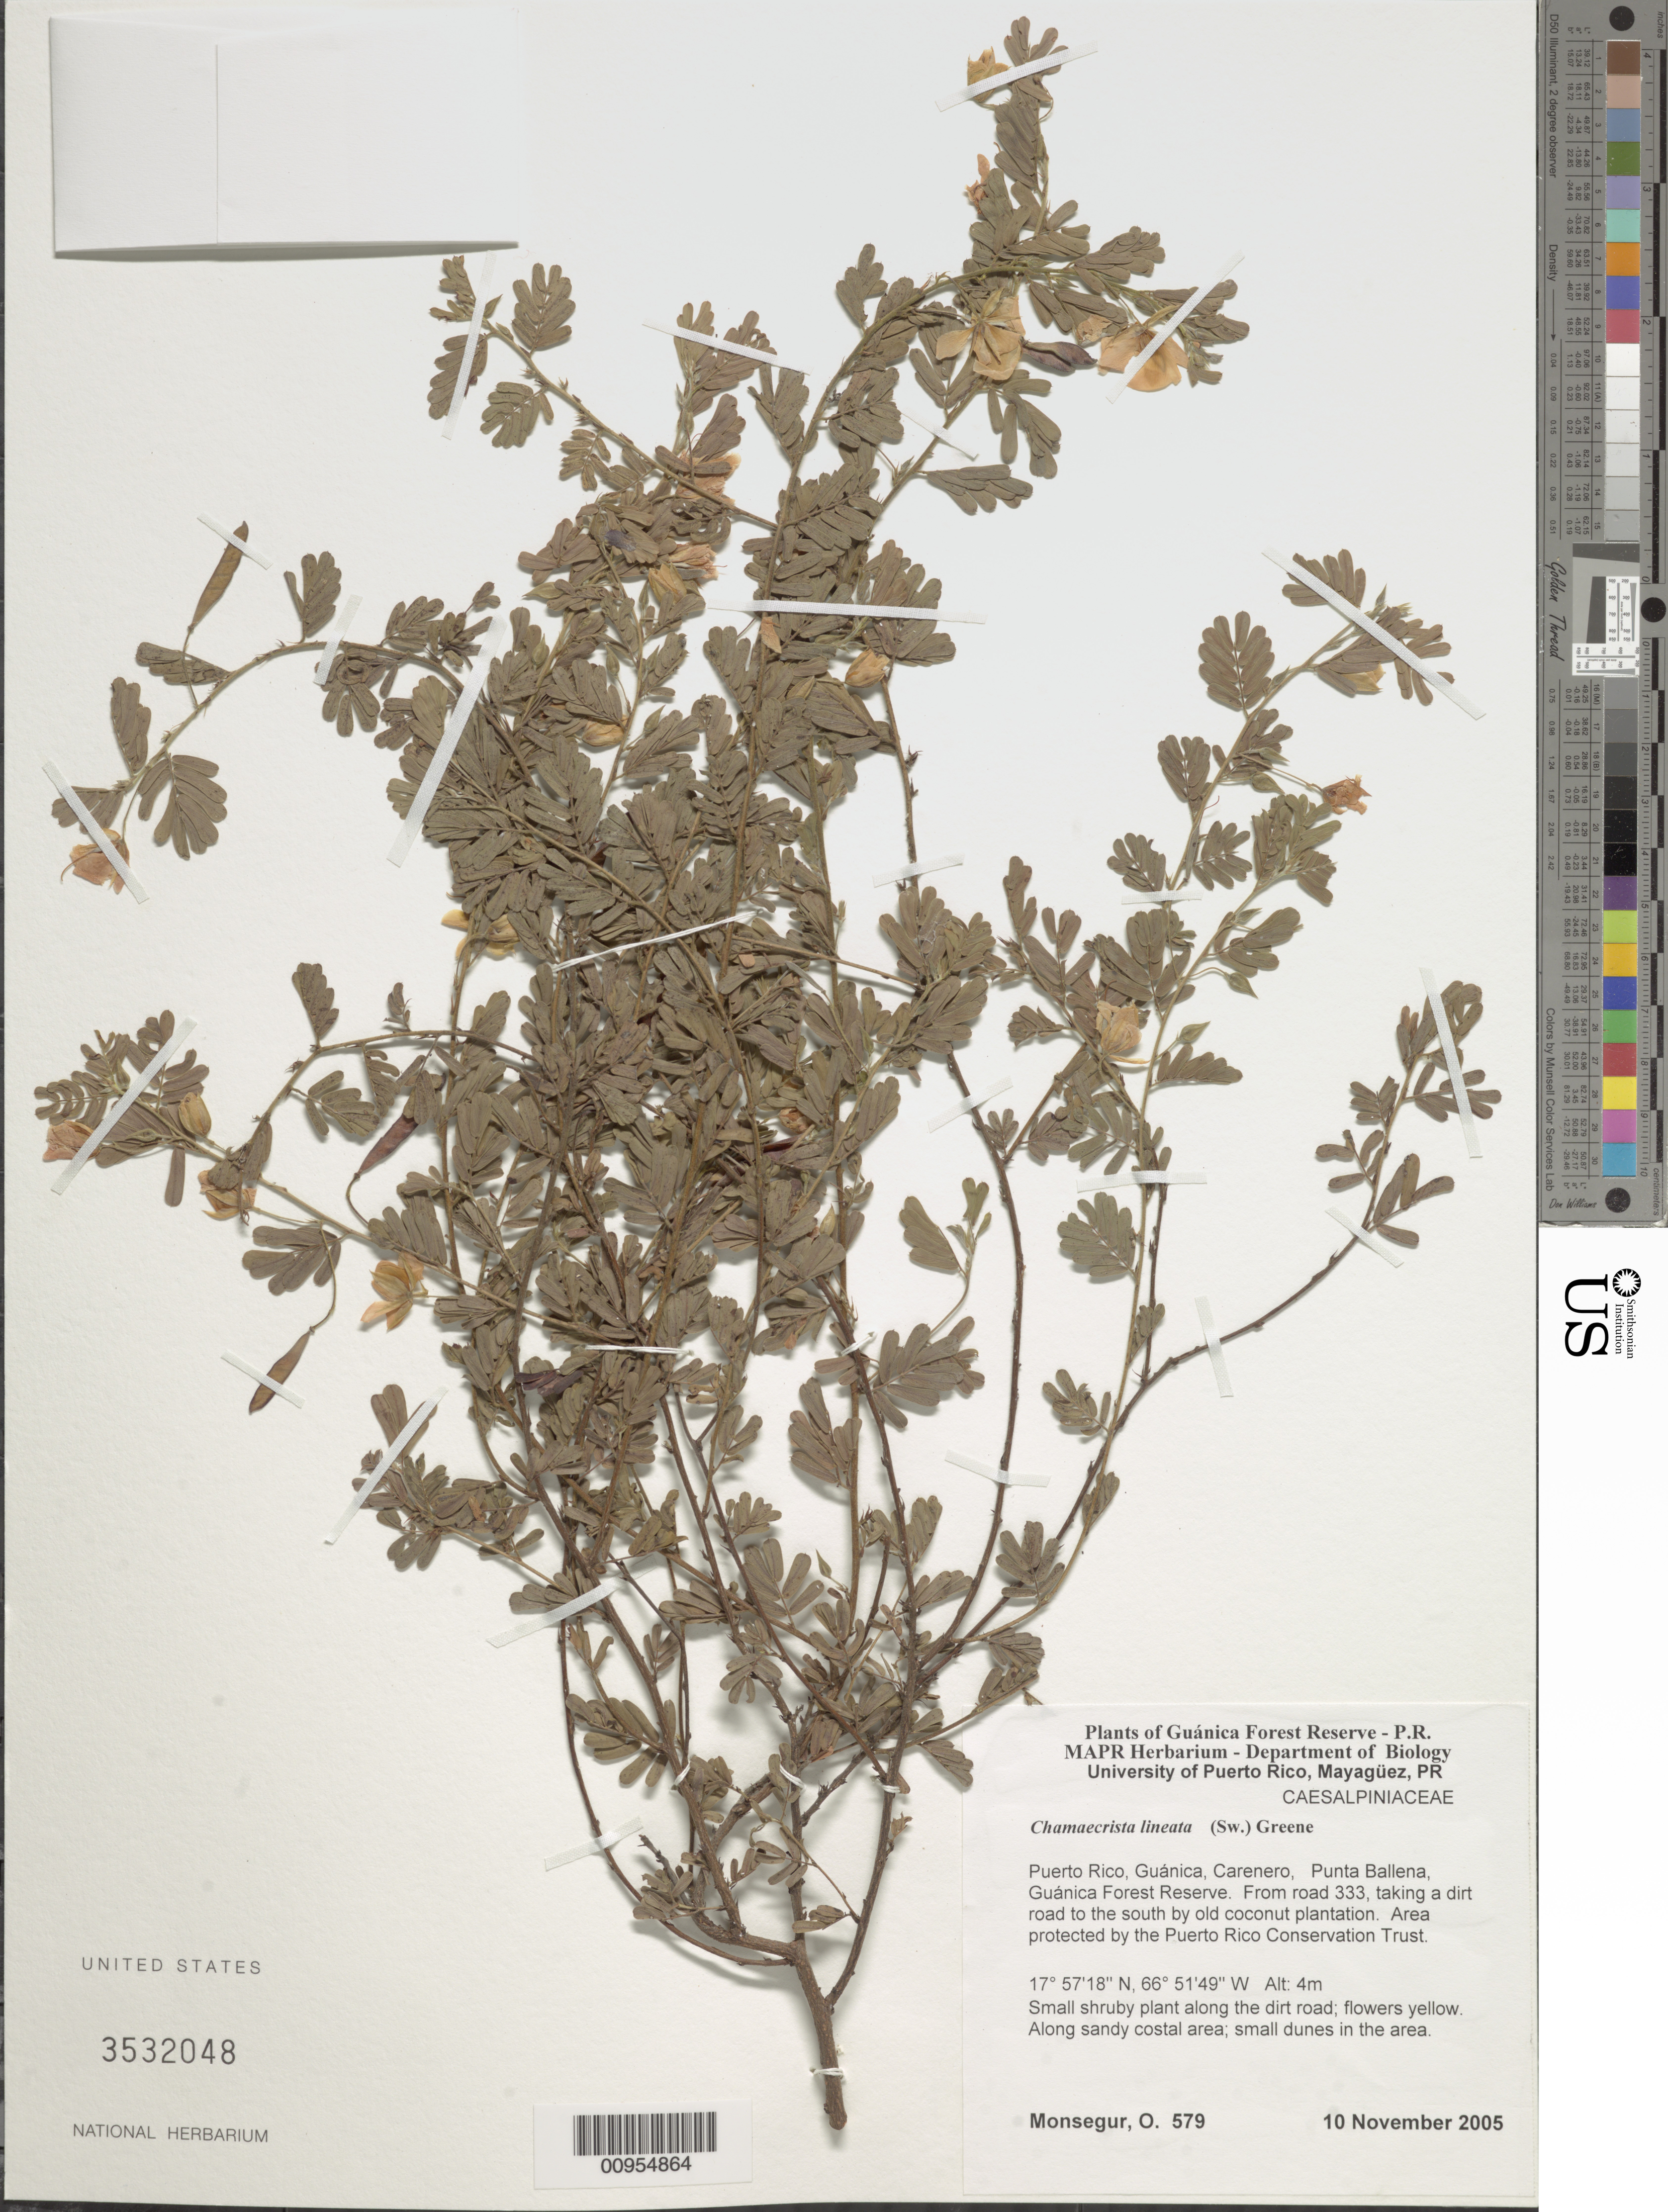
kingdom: Plantae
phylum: Tracheophyta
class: Magnoliopsida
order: Fabales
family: Fabaceae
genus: Chamaecrista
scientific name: Chamaecrista lineata var. lineata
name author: (Sw.) Greene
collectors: O. Monsegur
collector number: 579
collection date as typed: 10 Nov 2005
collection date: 2005-11-10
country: Puerto Rico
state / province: Guánica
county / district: Carenero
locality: Guánica Forest Reserve. Punta Ballena, from road 333, taking a dirt road to the south by old coconut plantation. Area protected by the Puerto Rico Conservation Trust.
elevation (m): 4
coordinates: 17.57176, 66.51485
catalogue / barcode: US 3532048